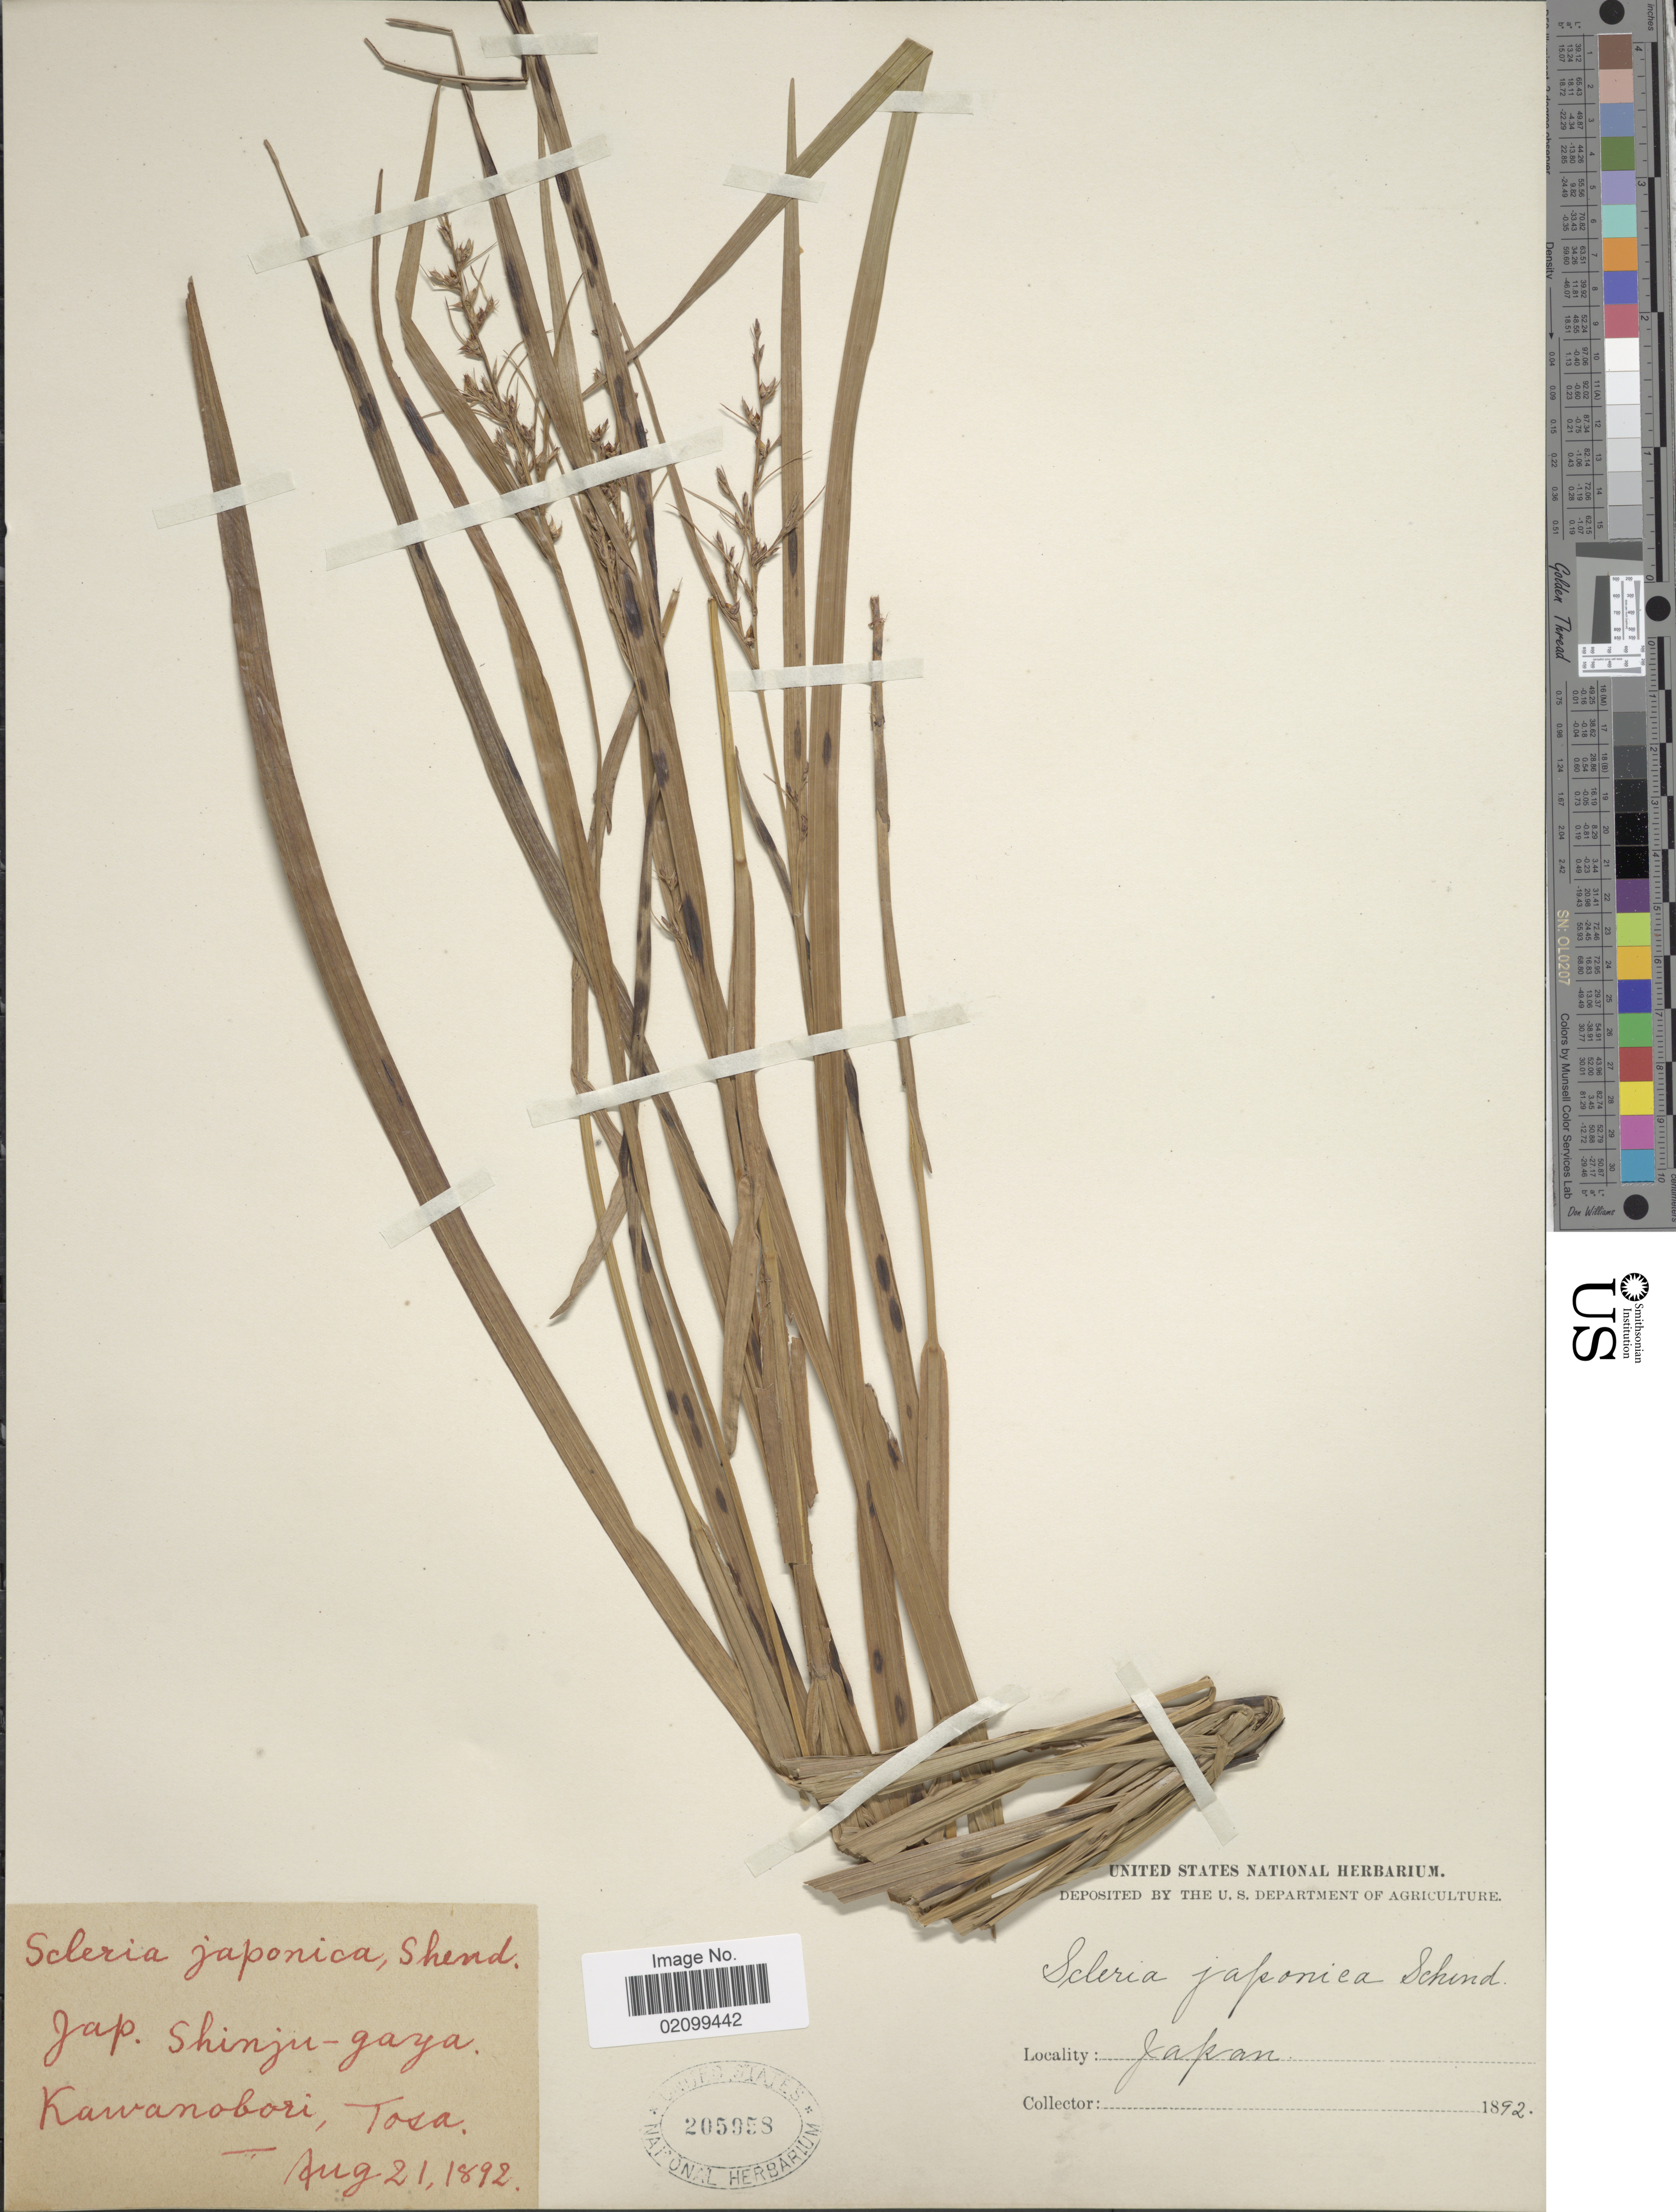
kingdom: Plantae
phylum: Tracheophyta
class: Liliopsida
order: Poales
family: Cyperaceae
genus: Scleria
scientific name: Scleria levis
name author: Retz.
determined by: Strong, Mark T., (BOT), Smithsonian Institution - National Museum of Natural History (UNITED STATES)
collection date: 1892-08-21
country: Japan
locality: Shinju- gaya. Kawanobori, Tosa.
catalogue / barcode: US 205958